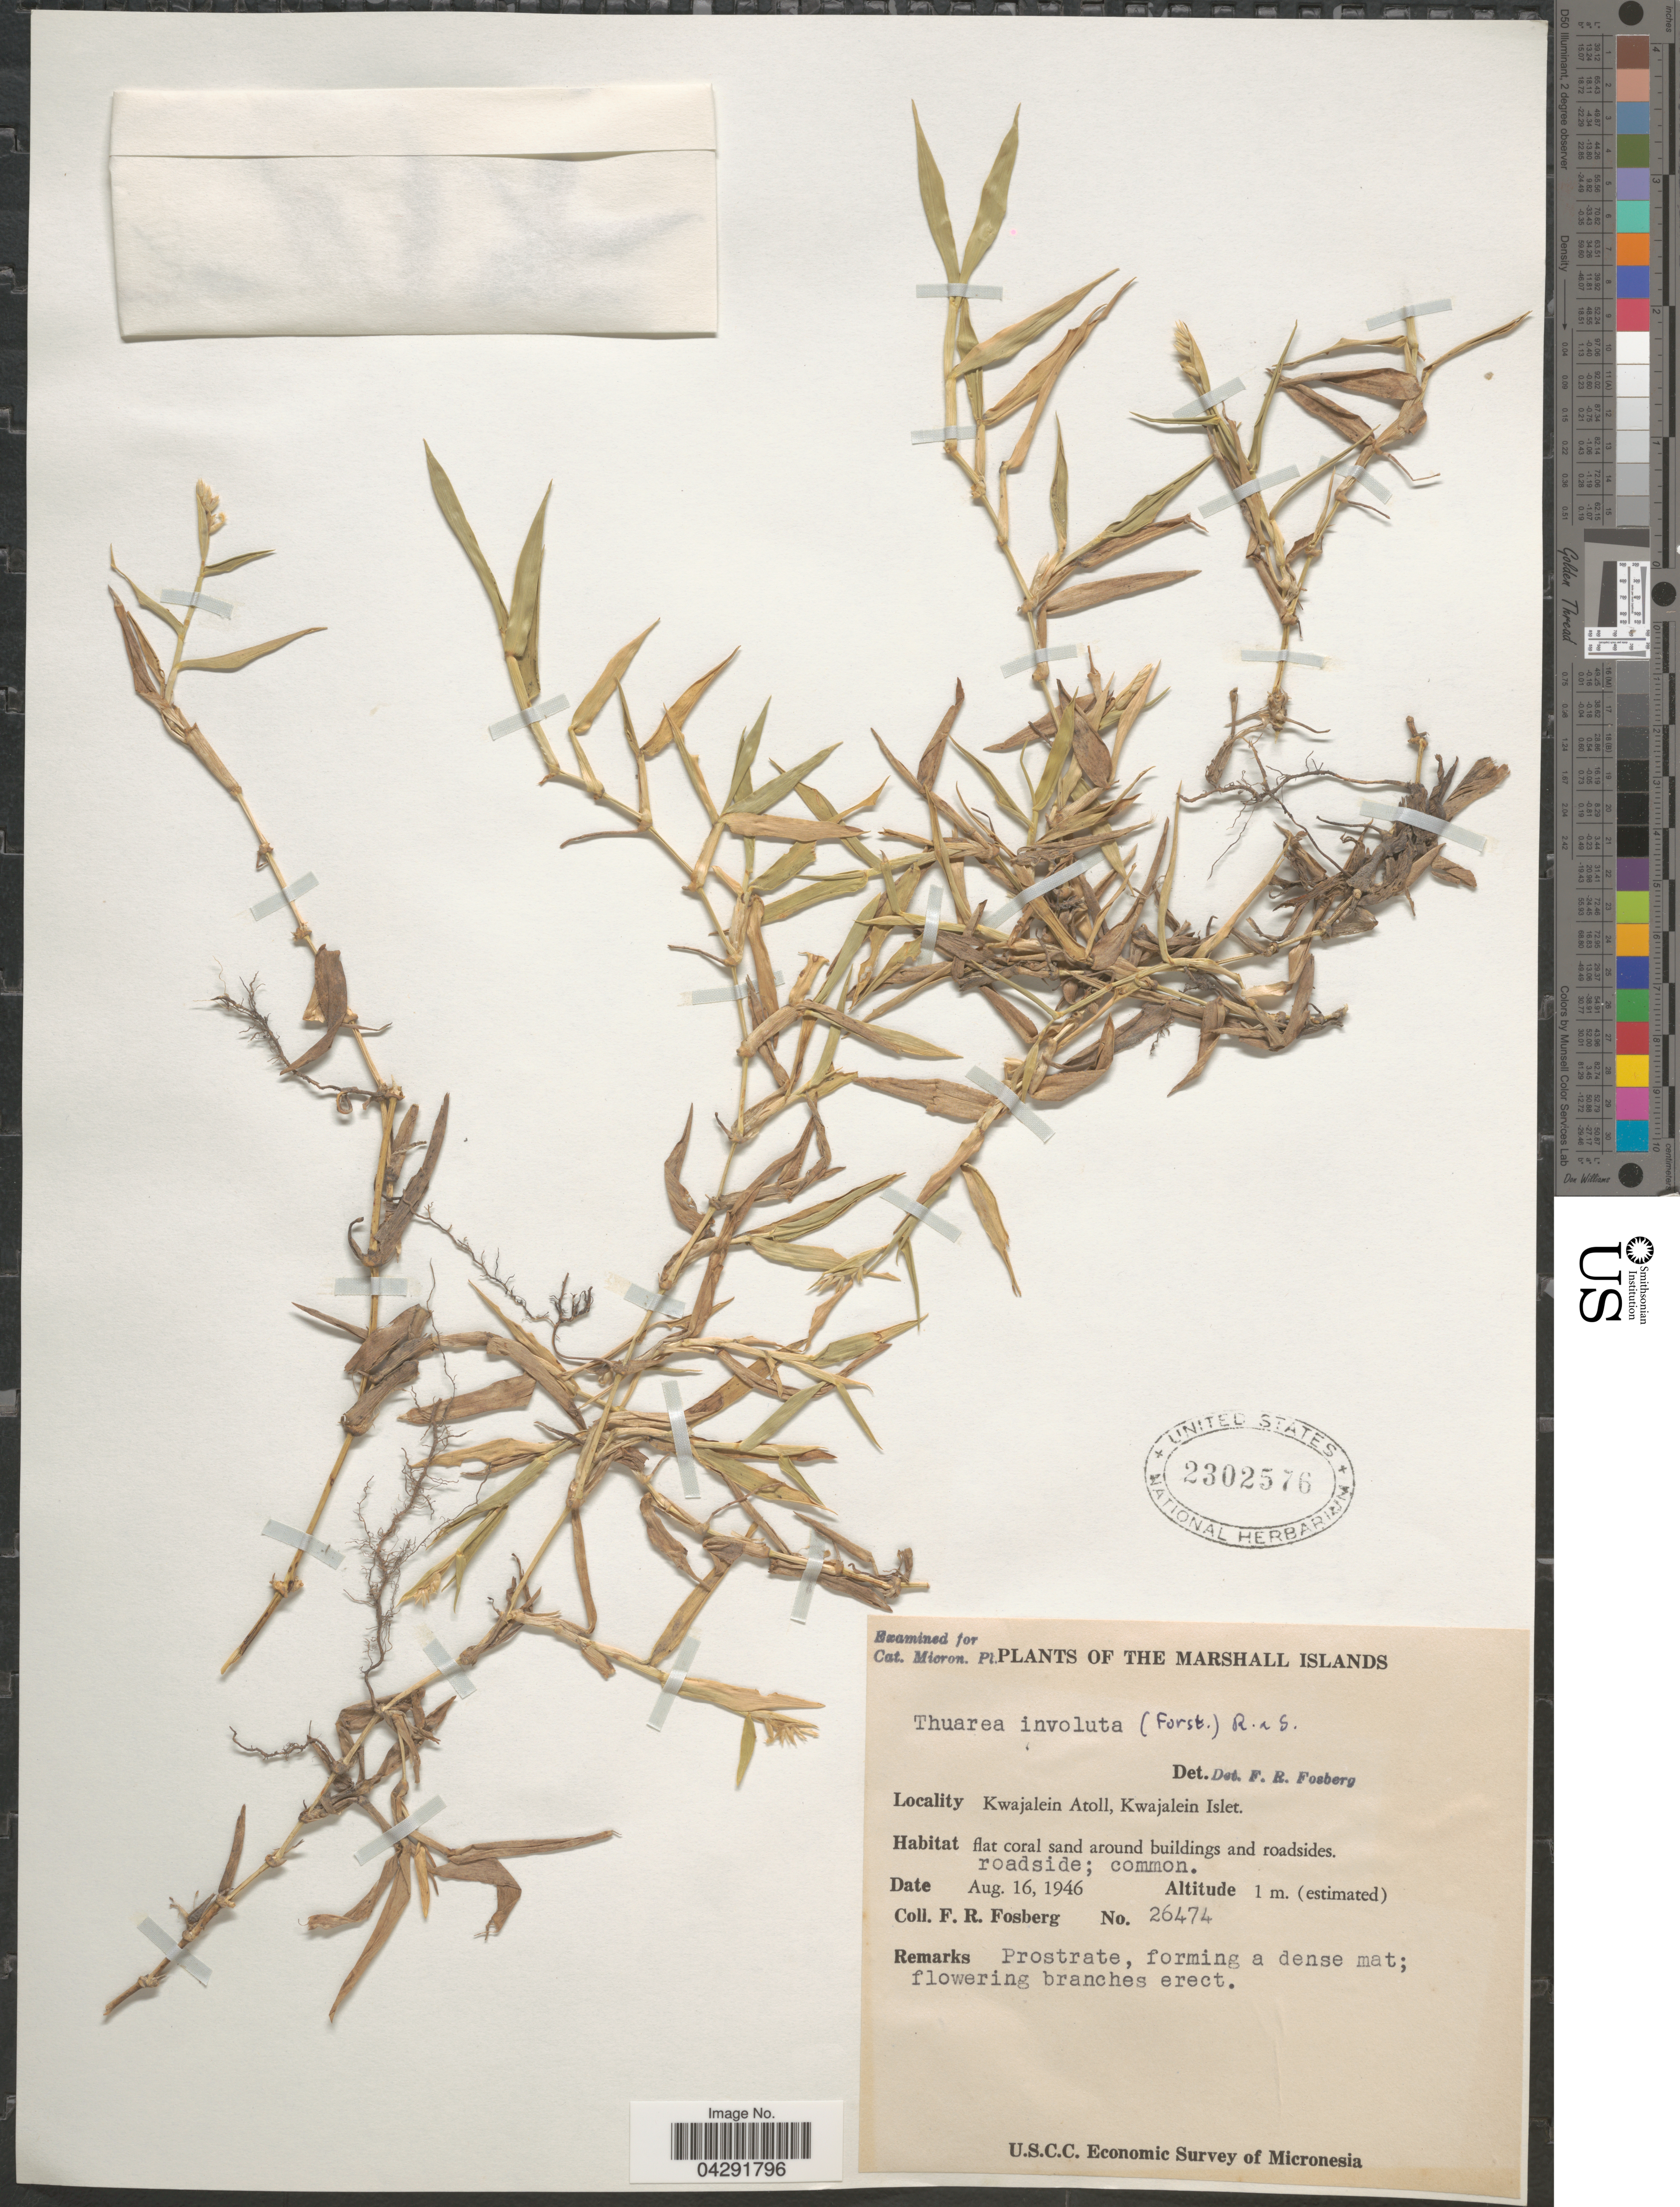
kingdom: Plantae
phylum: Tracheophyta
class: Liliopsida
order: Poales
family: Poaceae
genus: Thuarea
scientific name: Thuarea involuta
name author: (G. Forst.) R. Br. ex Sm.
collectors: F. R. Fosberg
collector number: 26474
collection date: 1946-08-16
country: Marshall Islands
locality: Kwajalein Atoll, Kwajalein Islet. Flat coral sand around buildings and roadsides. U.S.C.C. Economic Survey of Micronesia.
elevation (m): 1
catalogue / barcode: US 2302576